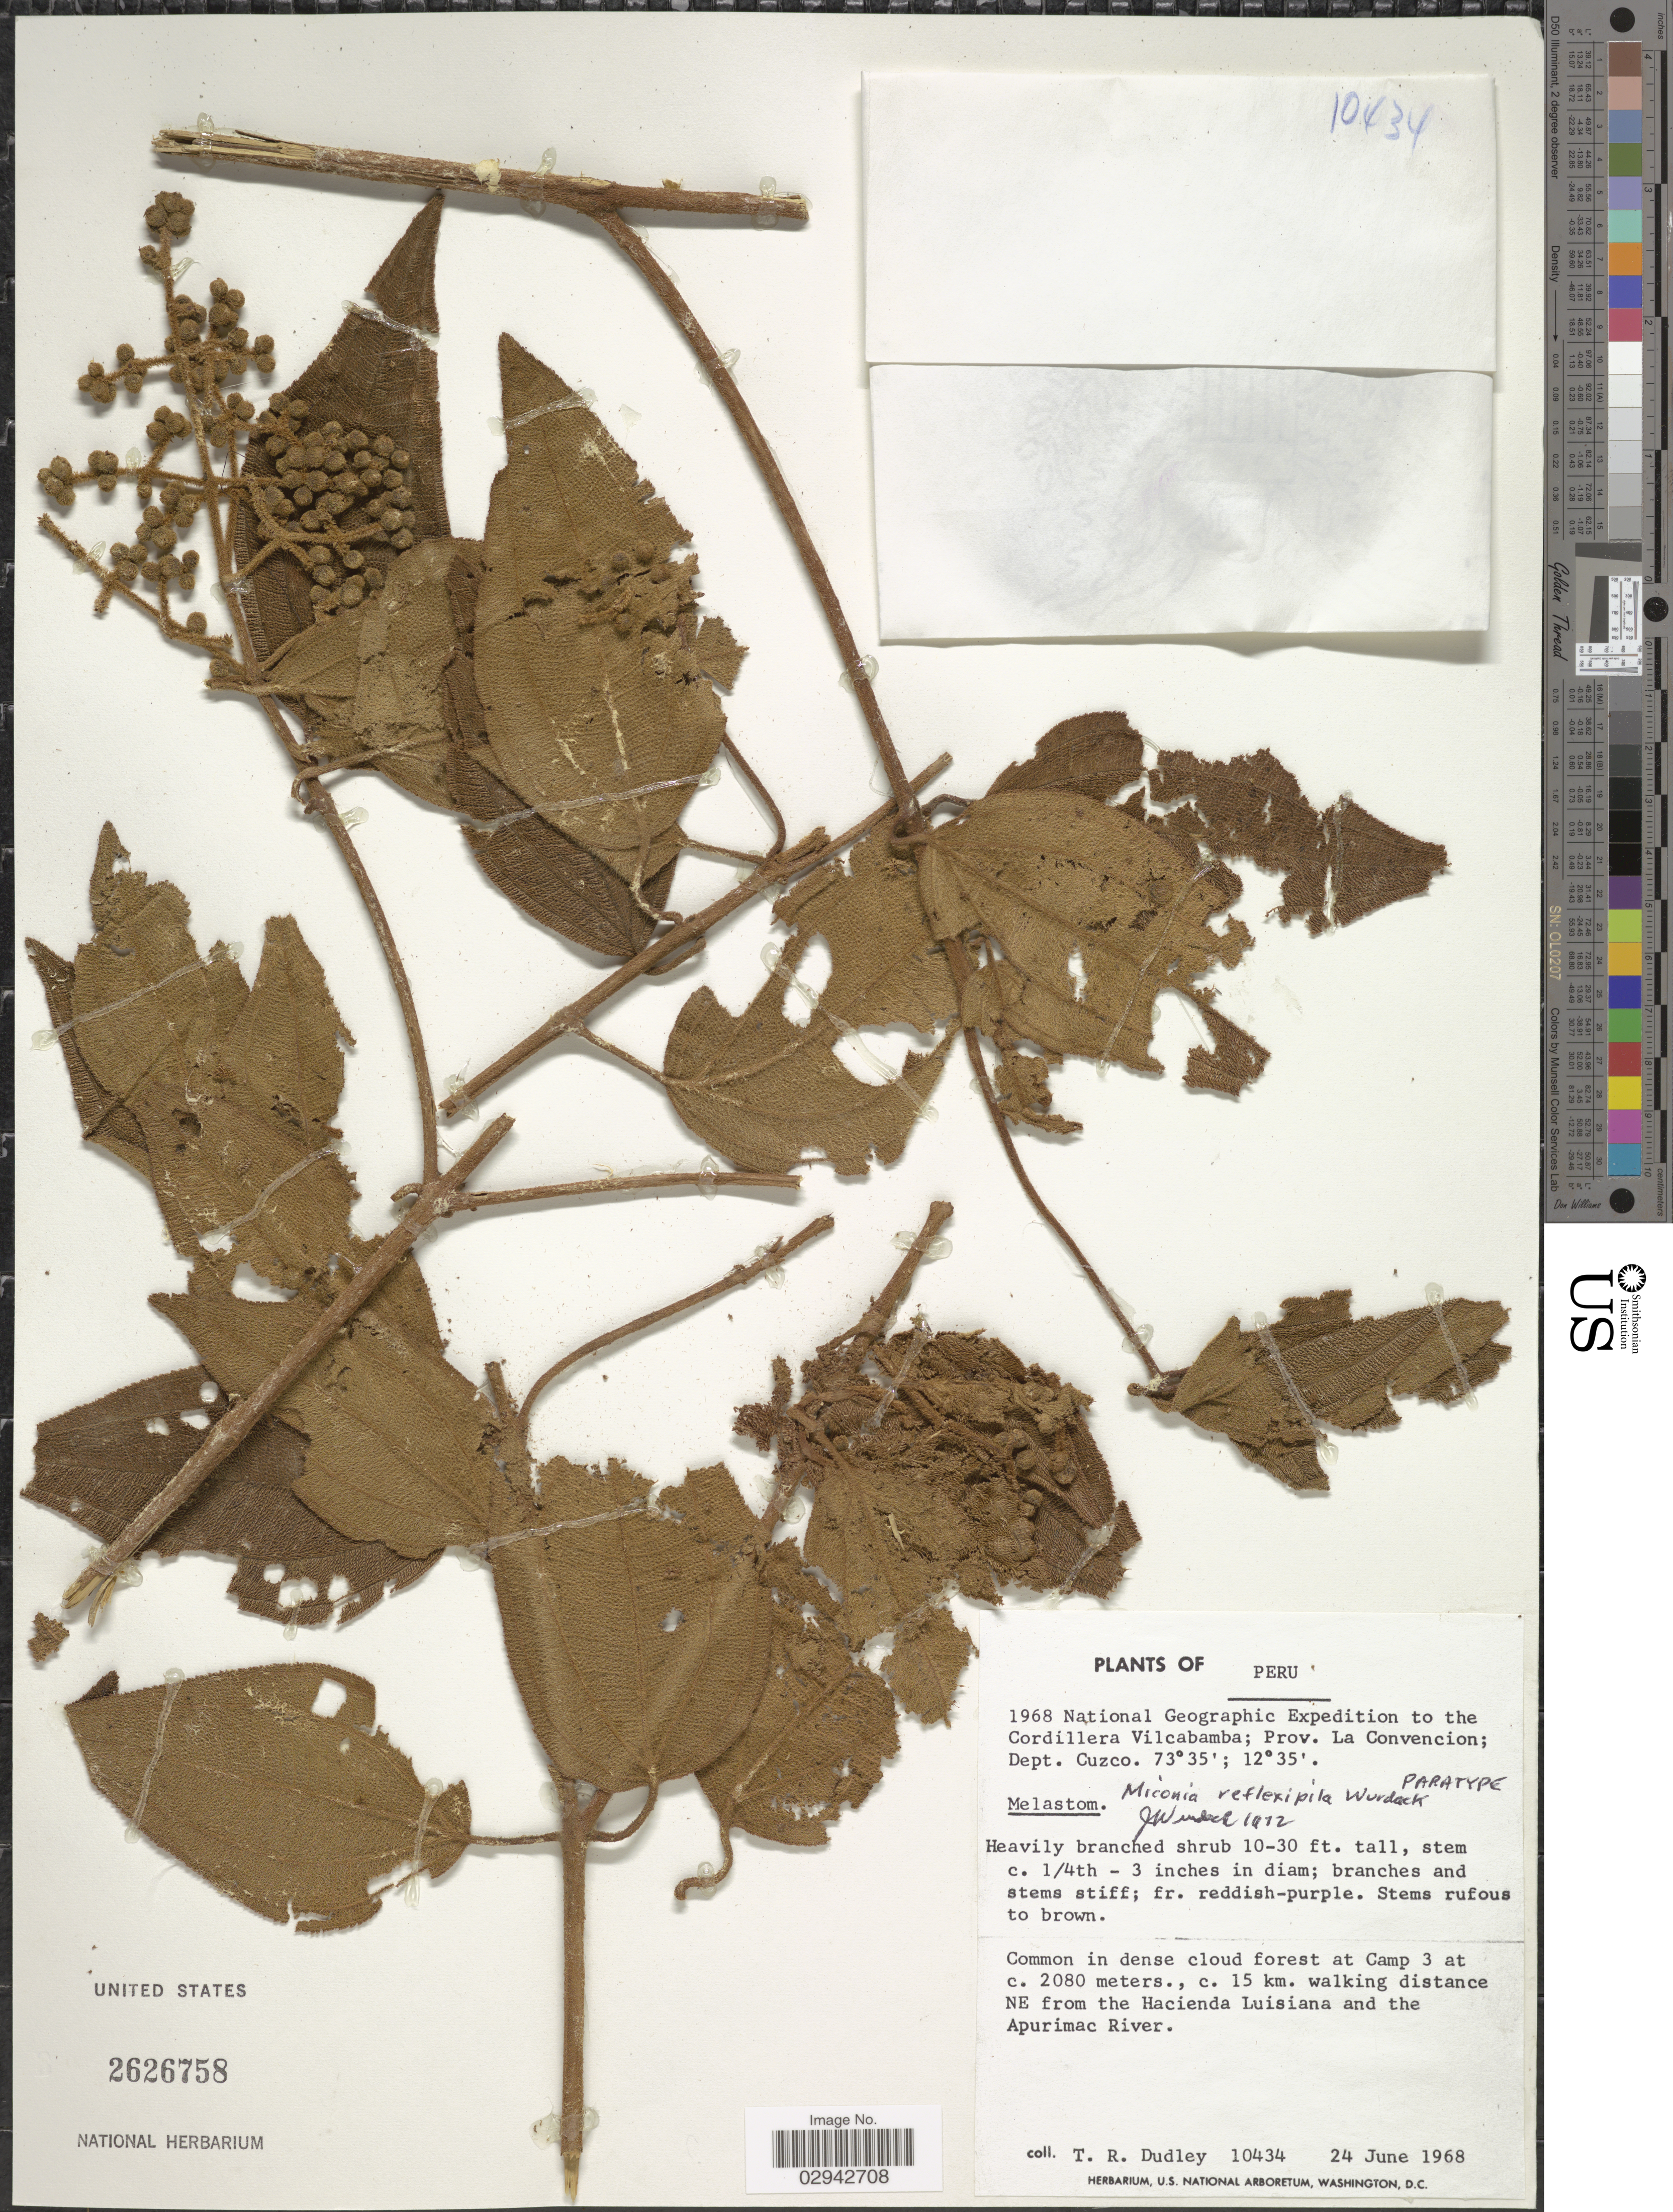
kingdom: Plantae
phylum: Tracheophyta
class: Magnoliopsida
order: Myrtales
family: Melastomataceae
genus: Miconia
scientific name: Miconia reflexipila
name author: Wurdack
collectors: T. R. Dudley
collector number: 10434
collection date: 1968-06-24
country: Peru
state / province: Cusco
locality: Cordillera Vilcabamba; Prov. La Convencion, Dept. Cuzco, Common in dense cloud forest at Camp 3, c. 15 km. walking distance NE from the Hacienda Luisiana and the Apurimac River.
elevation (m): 2080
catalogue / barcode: US 2626758